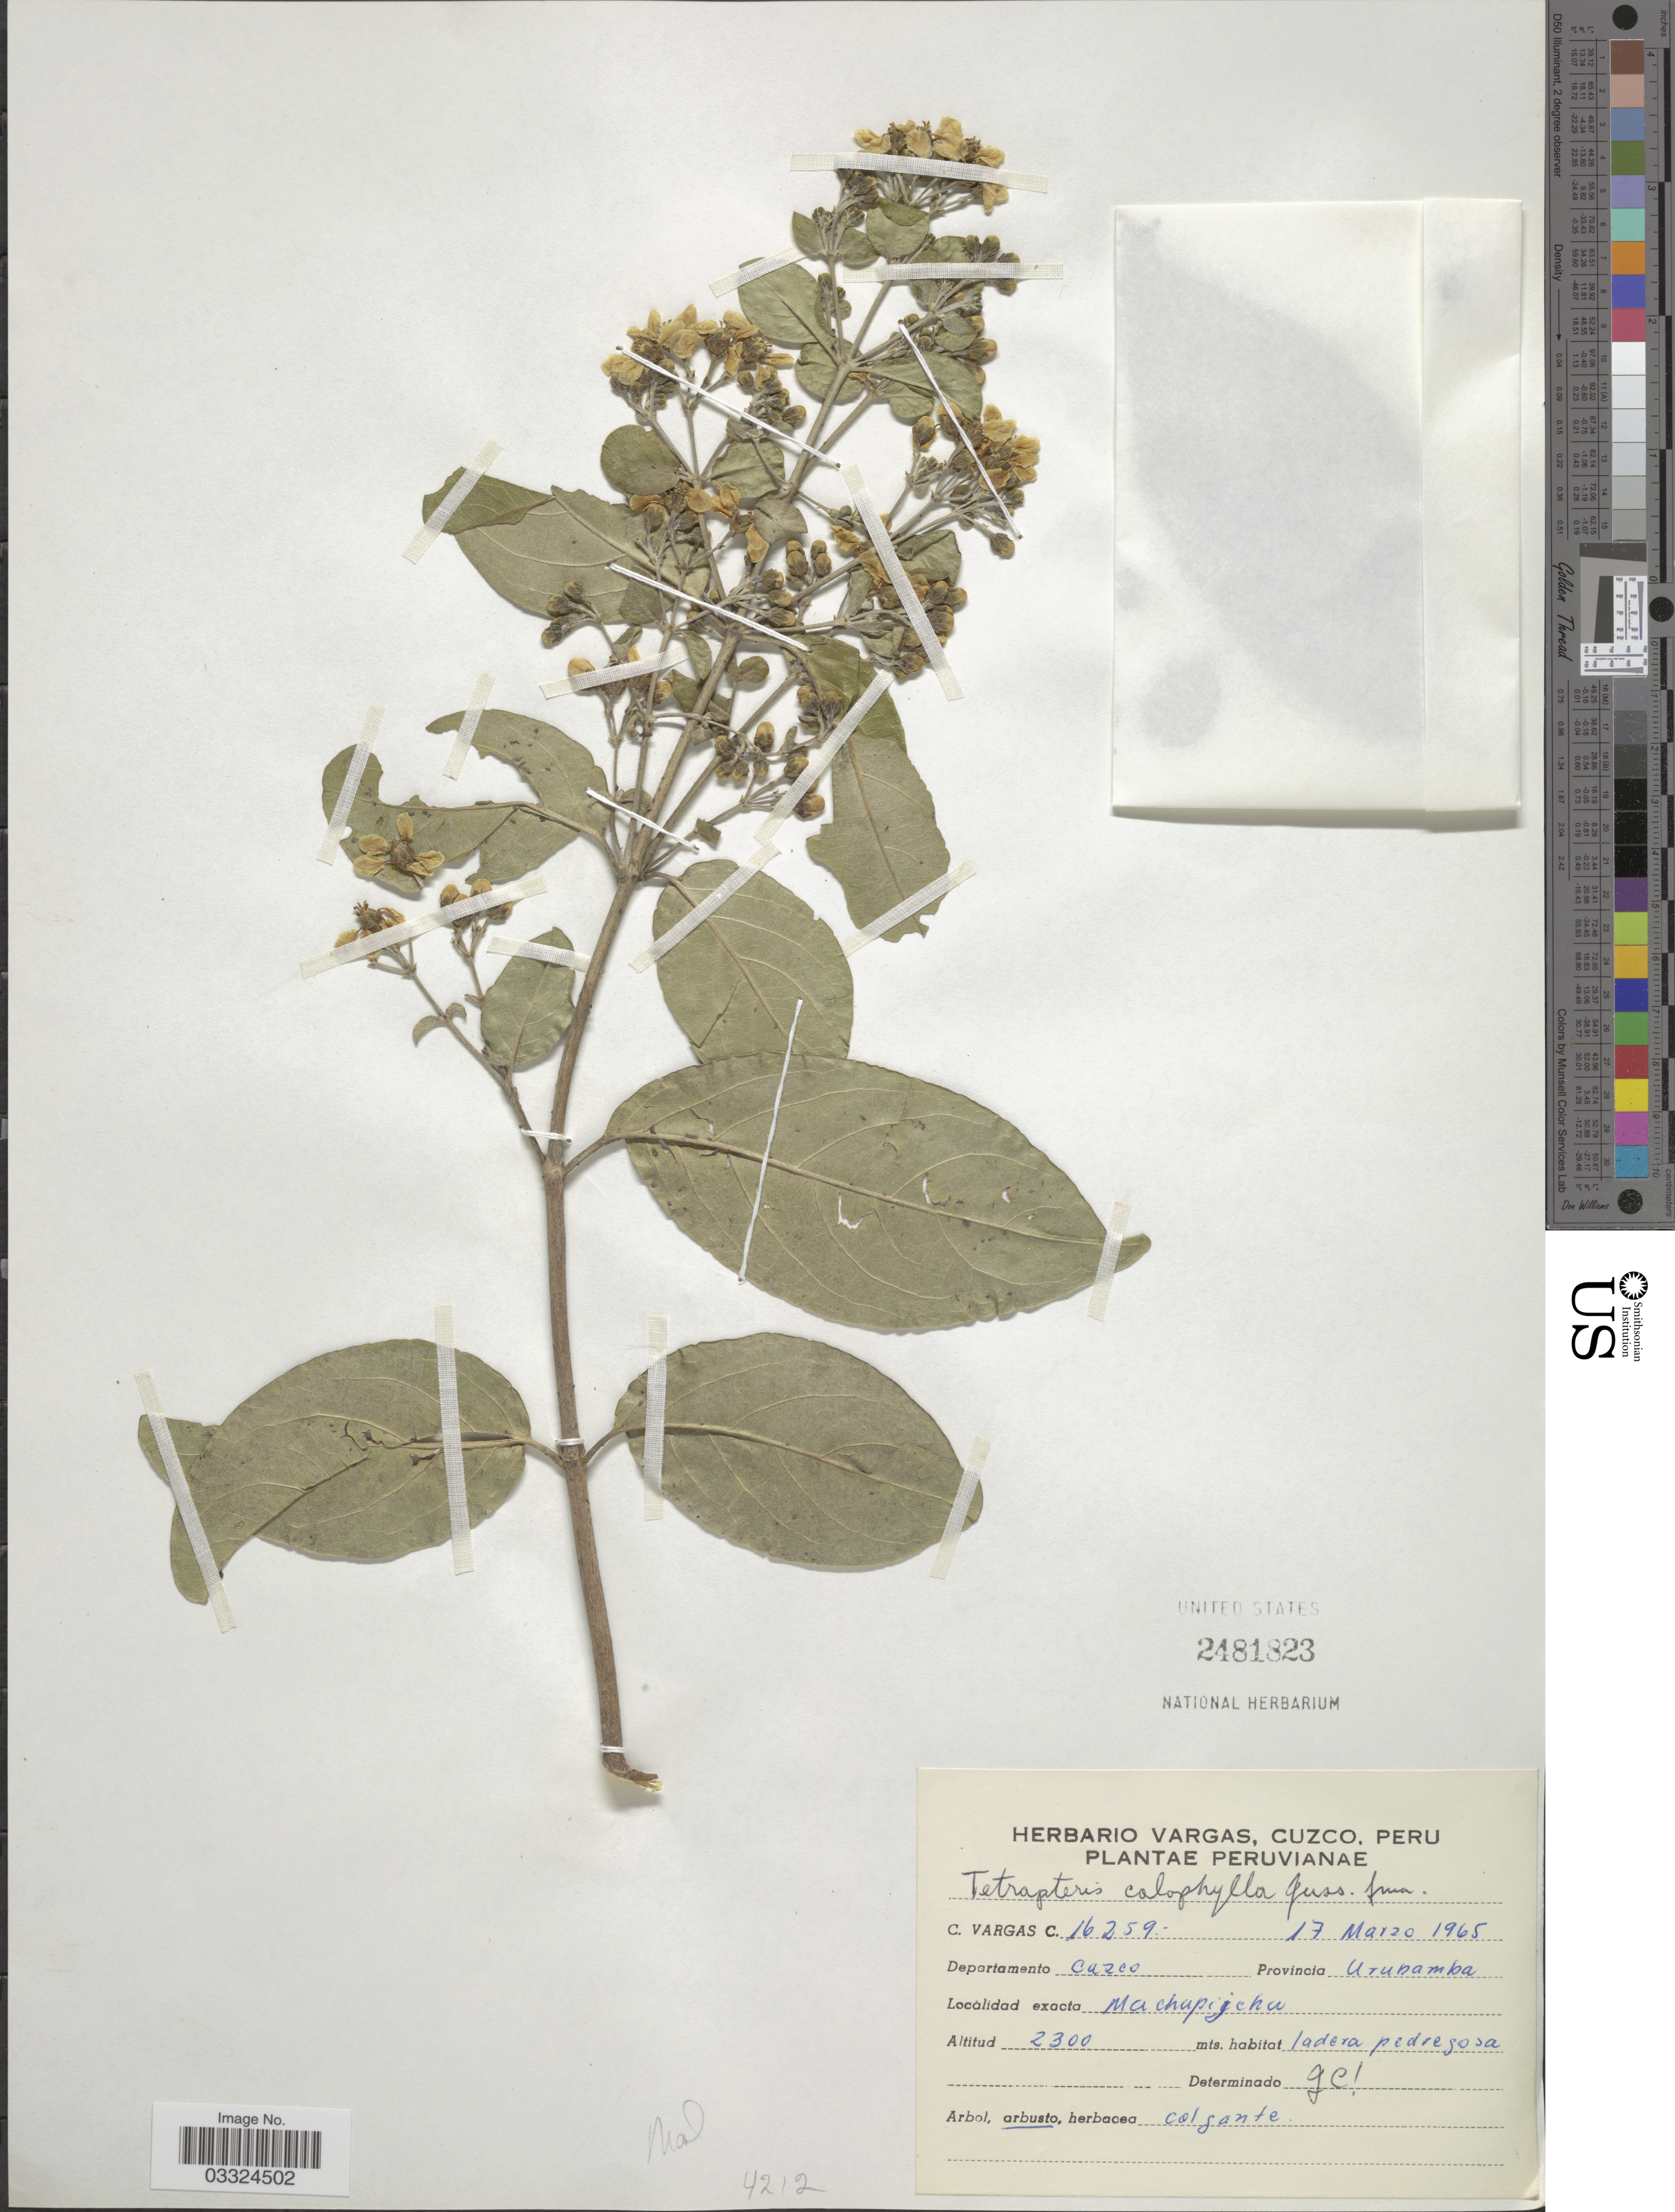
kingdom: Plantae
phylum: Tracheophyta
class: Magnoliopsida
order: Malpighiales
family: Malpighiaceae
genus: Tetrapterys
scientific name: Tetrapterys calophylla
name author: A. Juss.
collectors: C. Vargas Calderón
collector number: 16259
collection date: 1965-03-17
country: Peru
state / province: Cusco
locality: Departamento Cuzco. Provincia Urubamba. Machupijchu.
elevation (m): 2300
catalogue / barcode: US 2481823